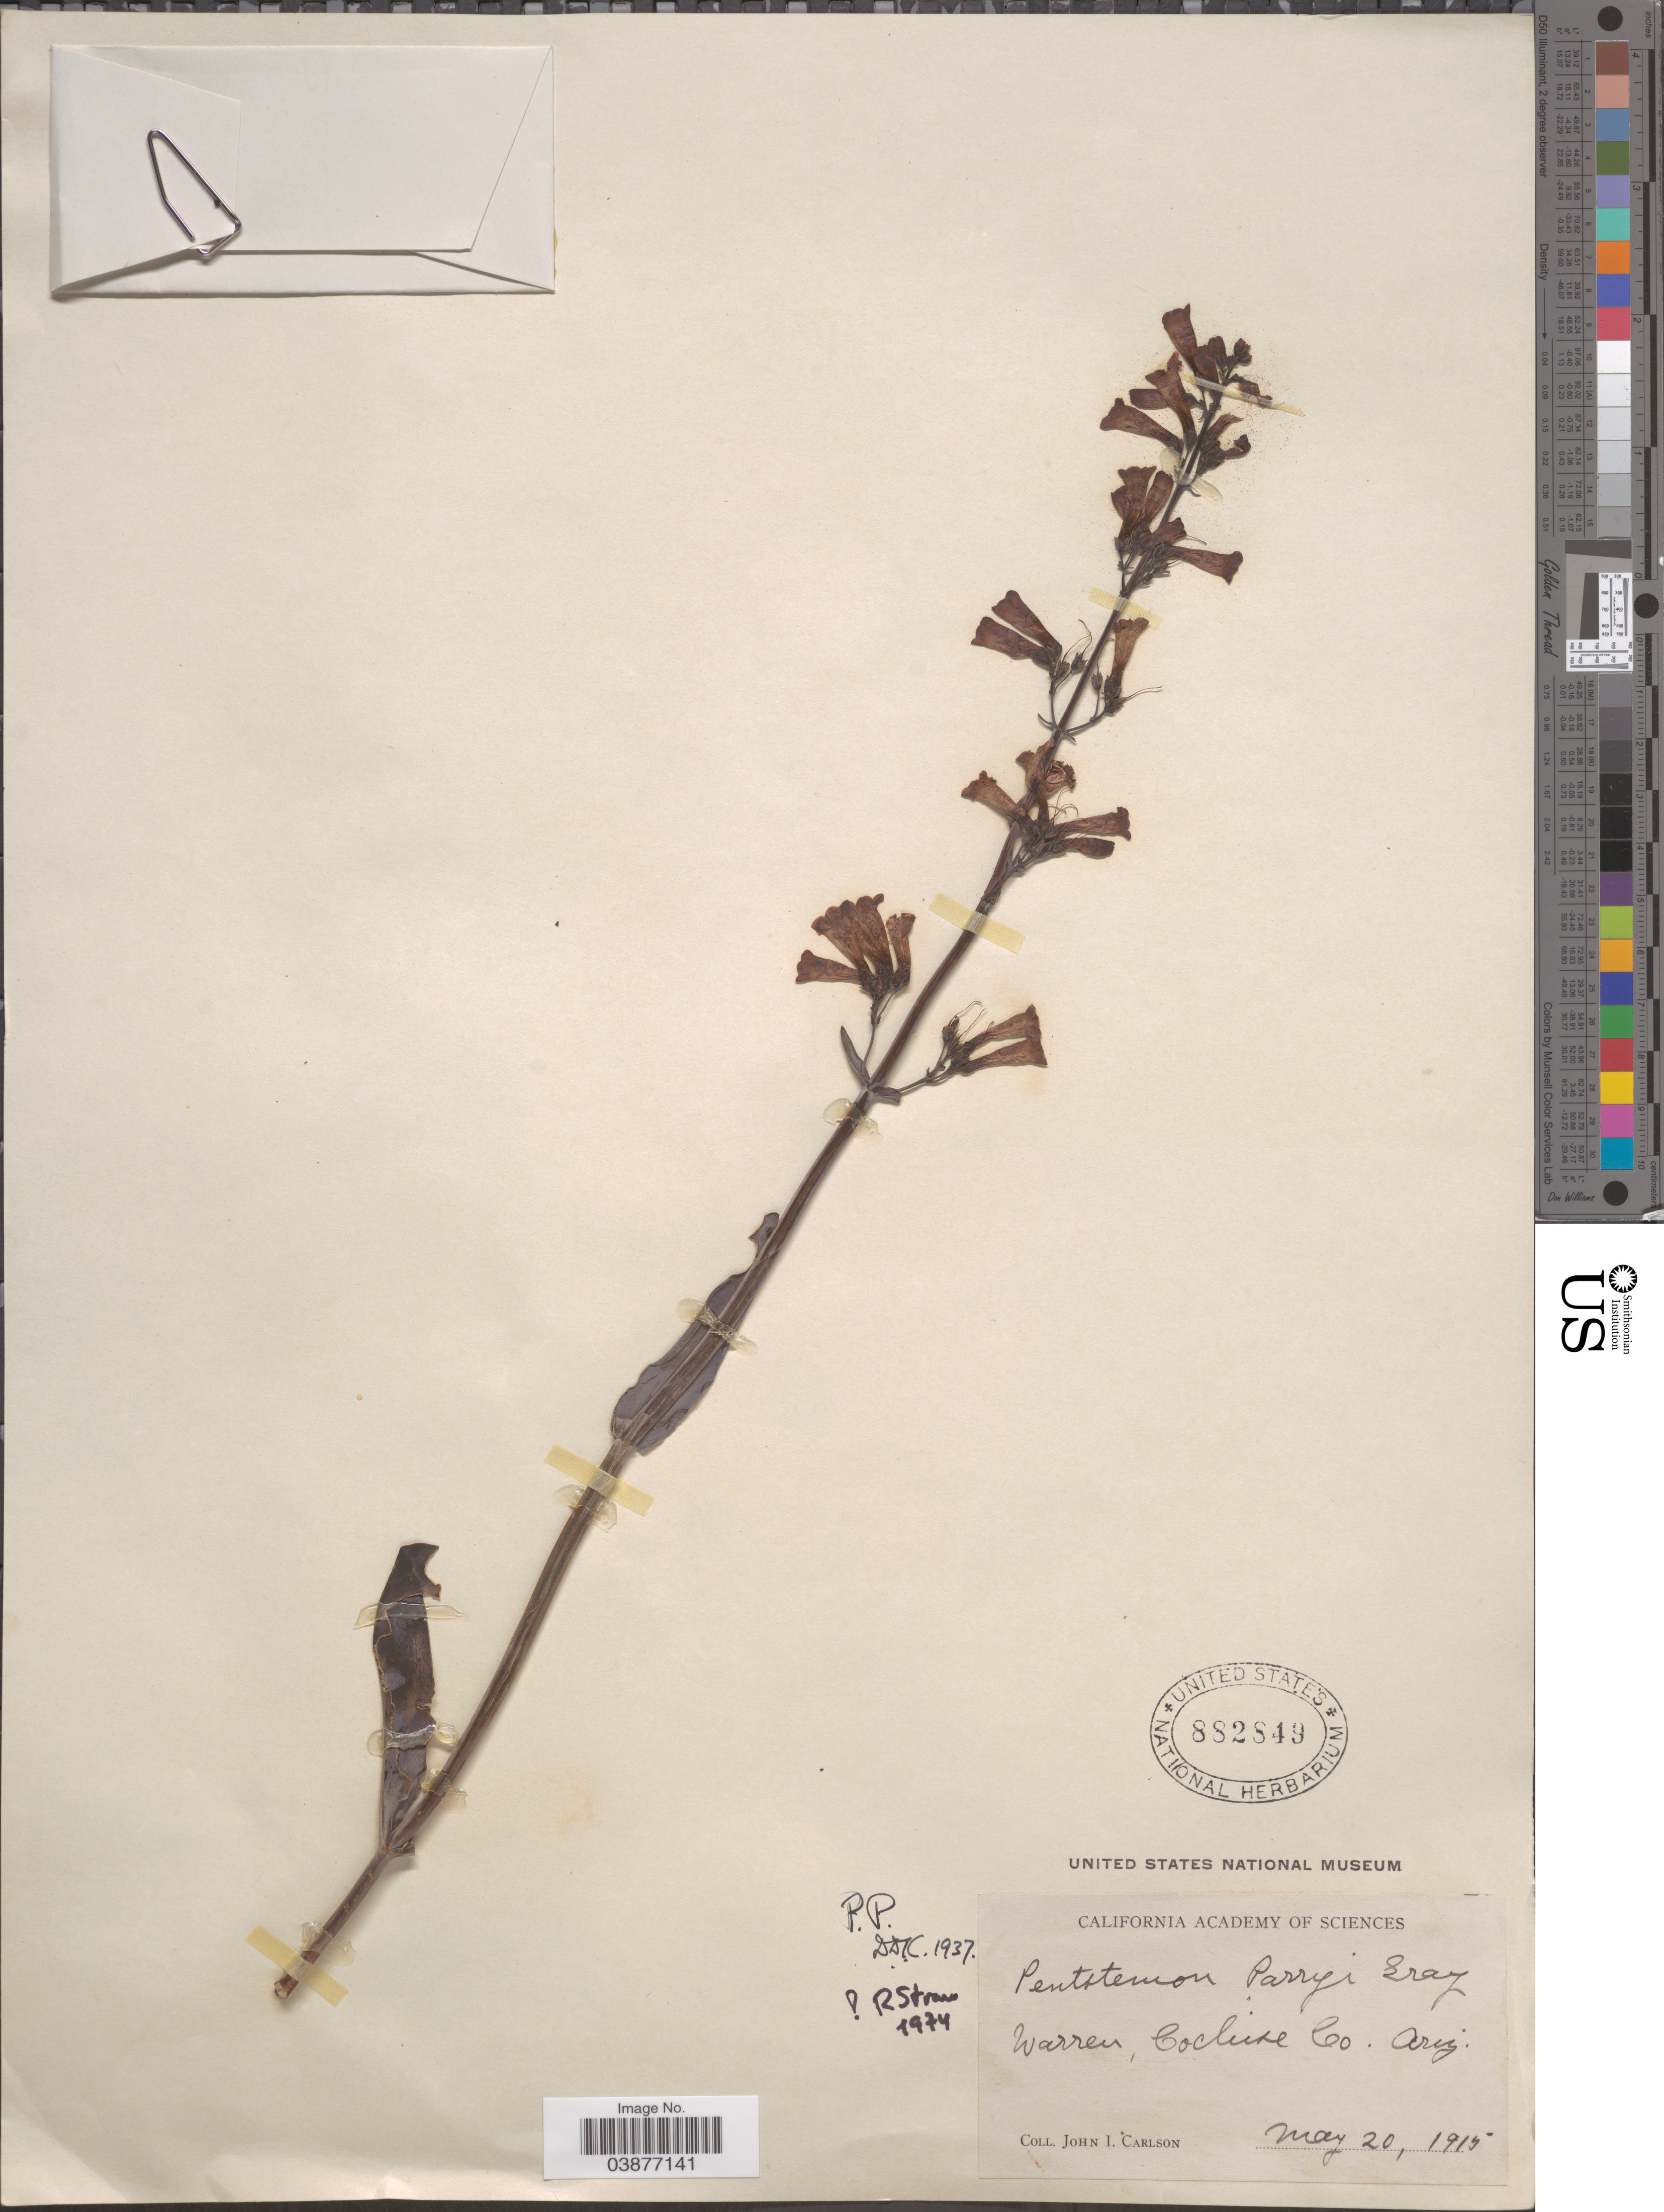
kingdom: Plantae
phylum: Tracheophyta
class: Magnoliopsida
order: Lamiales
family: Plantaginaceae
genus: Penstemon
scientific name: Penstemon parryi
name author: A. Gray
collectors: J. Carlson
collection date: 1915-05-20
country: United States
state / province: Arizona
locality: Warren, Cochise Co.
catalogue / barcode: US 882849